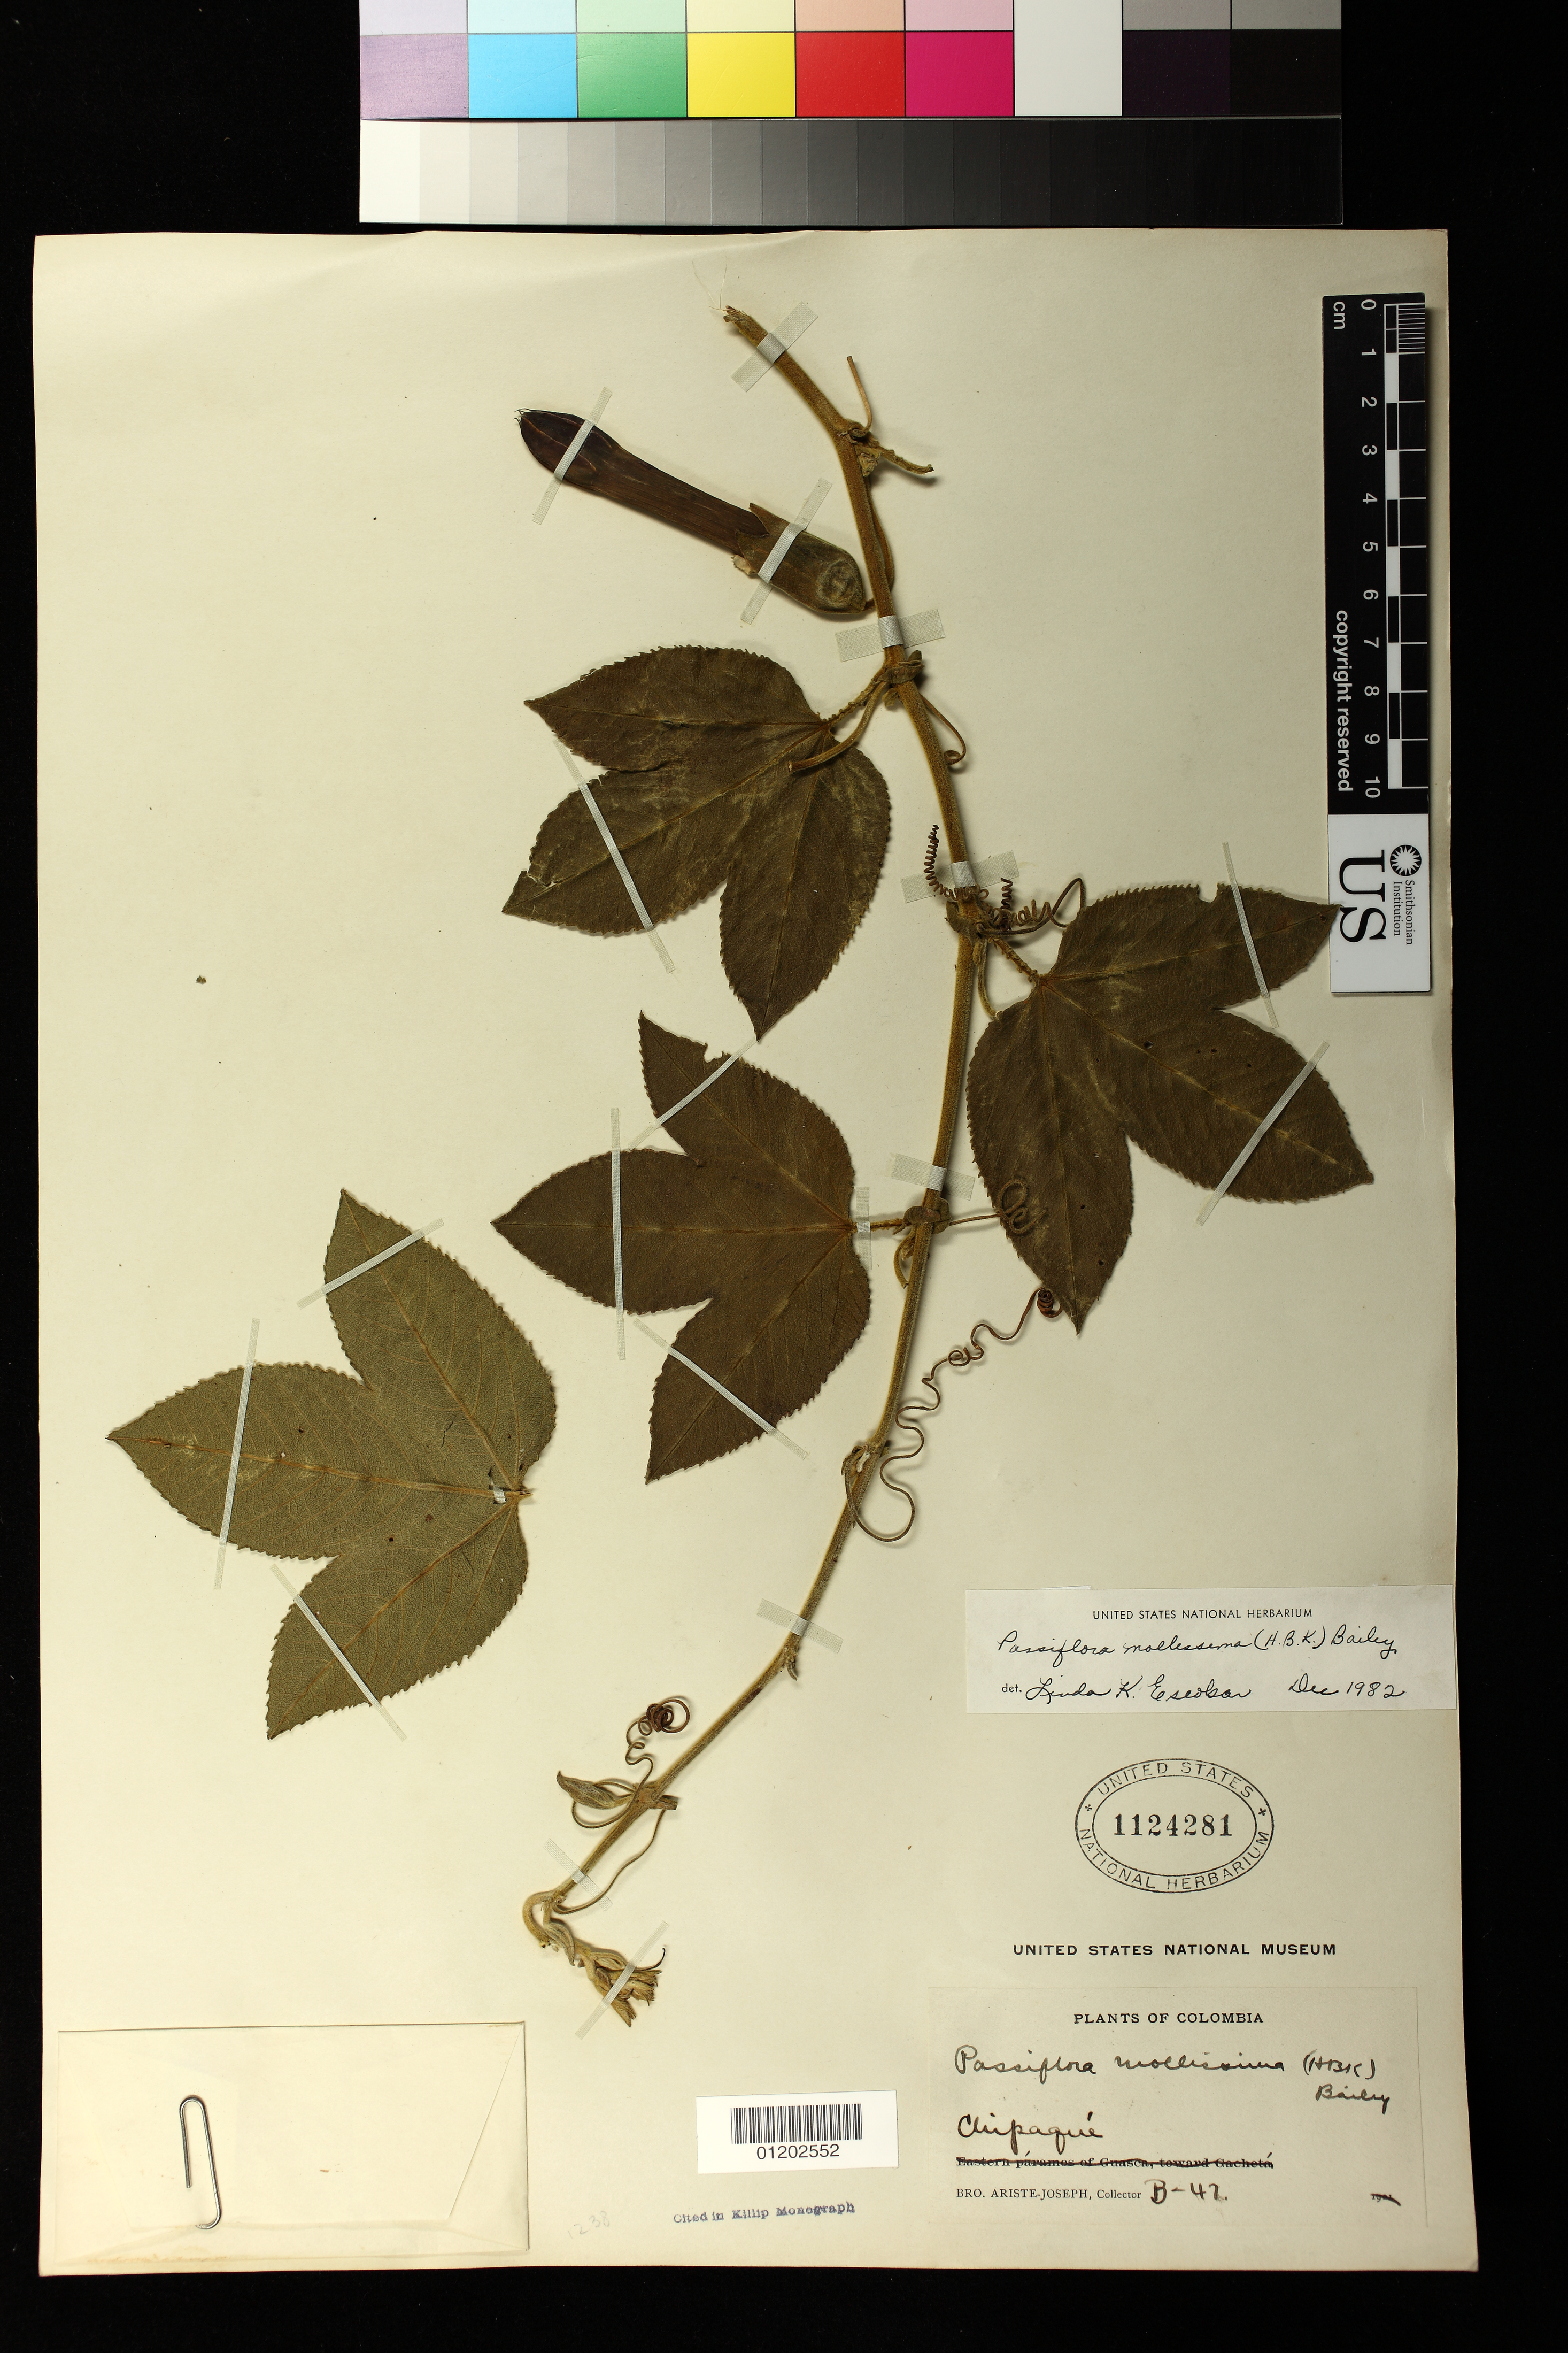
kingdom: Plantae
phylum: Tracheophyta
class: Magnoliopsida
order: Malpighiales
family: Passifloraceae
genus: Passiflora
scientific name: Passiflora mollissima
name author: (Kunth) L.H. Bailey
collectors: Bro. Ariste-Joseph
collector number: B-47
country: Colombia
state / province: Cundinamarca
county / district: Chipaque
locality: Chipaque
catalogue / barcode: US 1124281